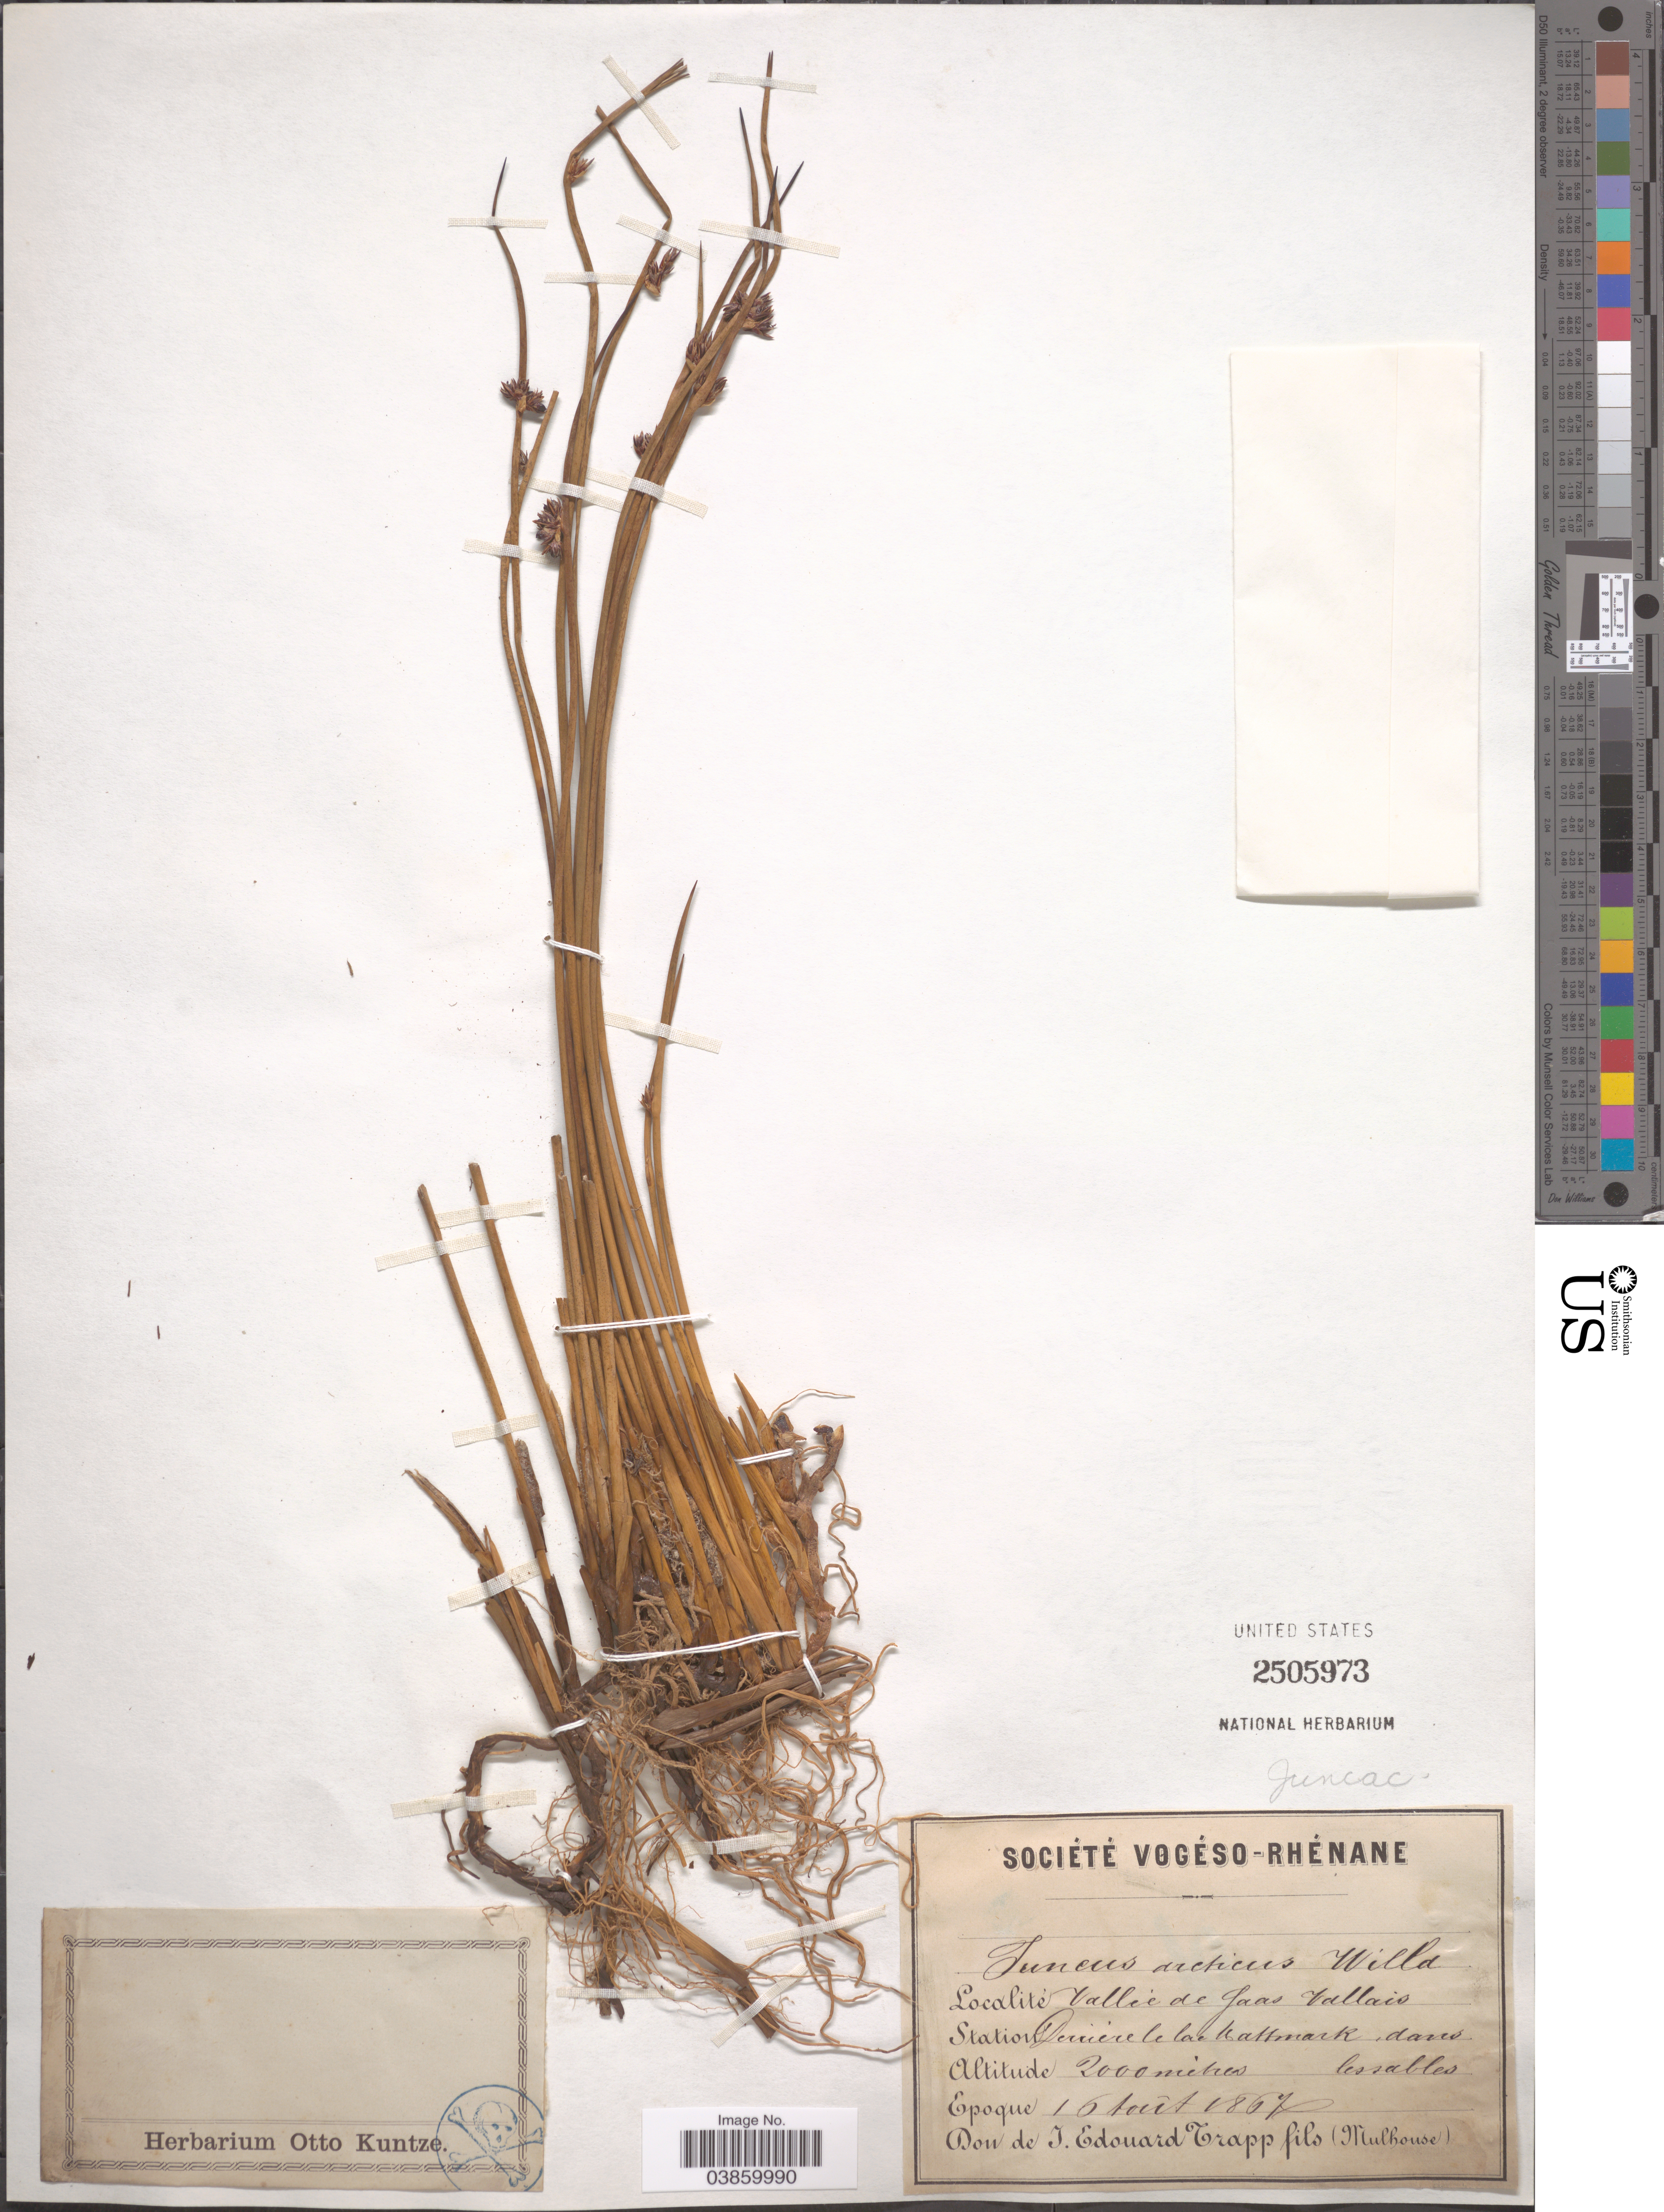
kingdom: Plantae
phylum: Tracheophyta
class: Liliopsida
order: Poales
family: Juncaceae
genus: Juncus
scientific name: Juncus arcticus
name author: Willd.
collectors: Trapp, J.E.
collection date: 1867-08-16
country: Switzerland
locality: Vallee de Gaas Vallais. Derriere le lac Mattmark, dans lessables.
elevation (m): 2000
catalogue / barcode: US 2505973